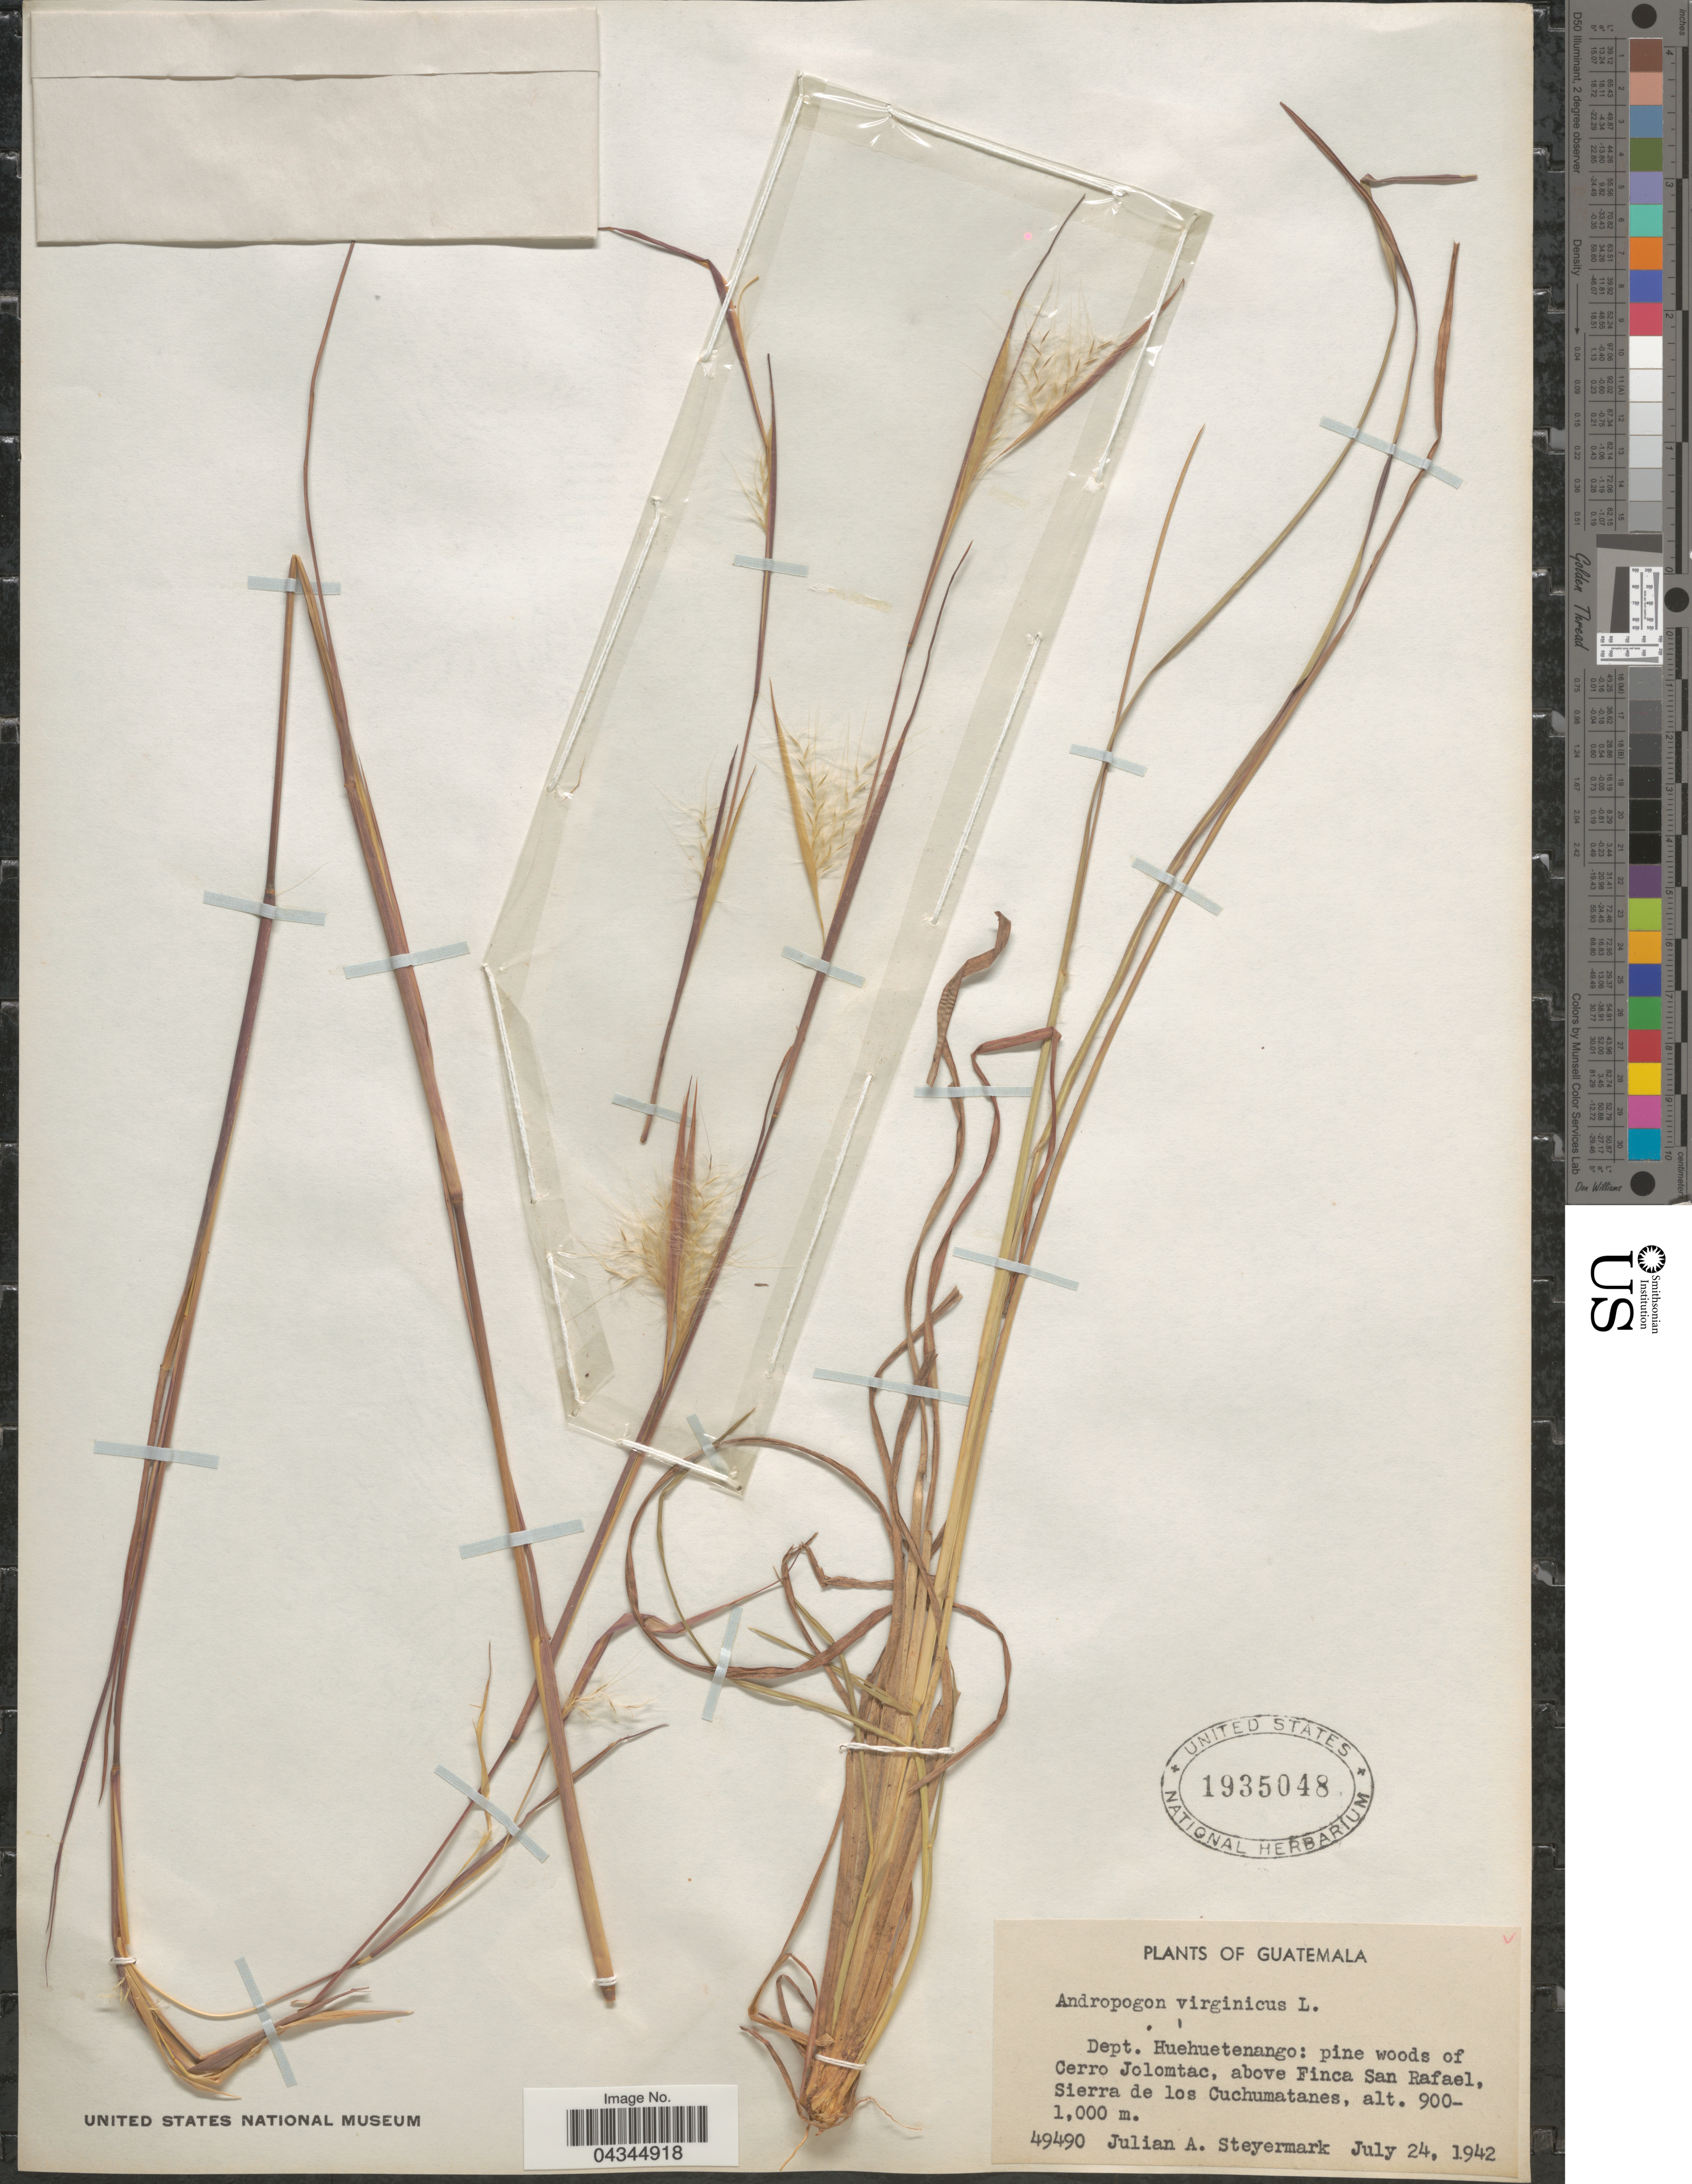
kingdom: Plantae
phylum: Tracheophyta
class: Liliopsida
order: Poales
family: Poaceae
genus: Andropogon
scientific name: Andropogon virginicus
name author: L.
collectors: J. Steyermark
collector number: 49490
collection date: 1942-07-24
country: Guatemala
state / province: Huehuetenango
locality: Dept. Huehuetenango: pine woods of Cerro Jolomtac, above Finca San Rafael, Sierra de los Cuchumatanes.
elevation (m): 900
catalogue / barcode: US 1935048